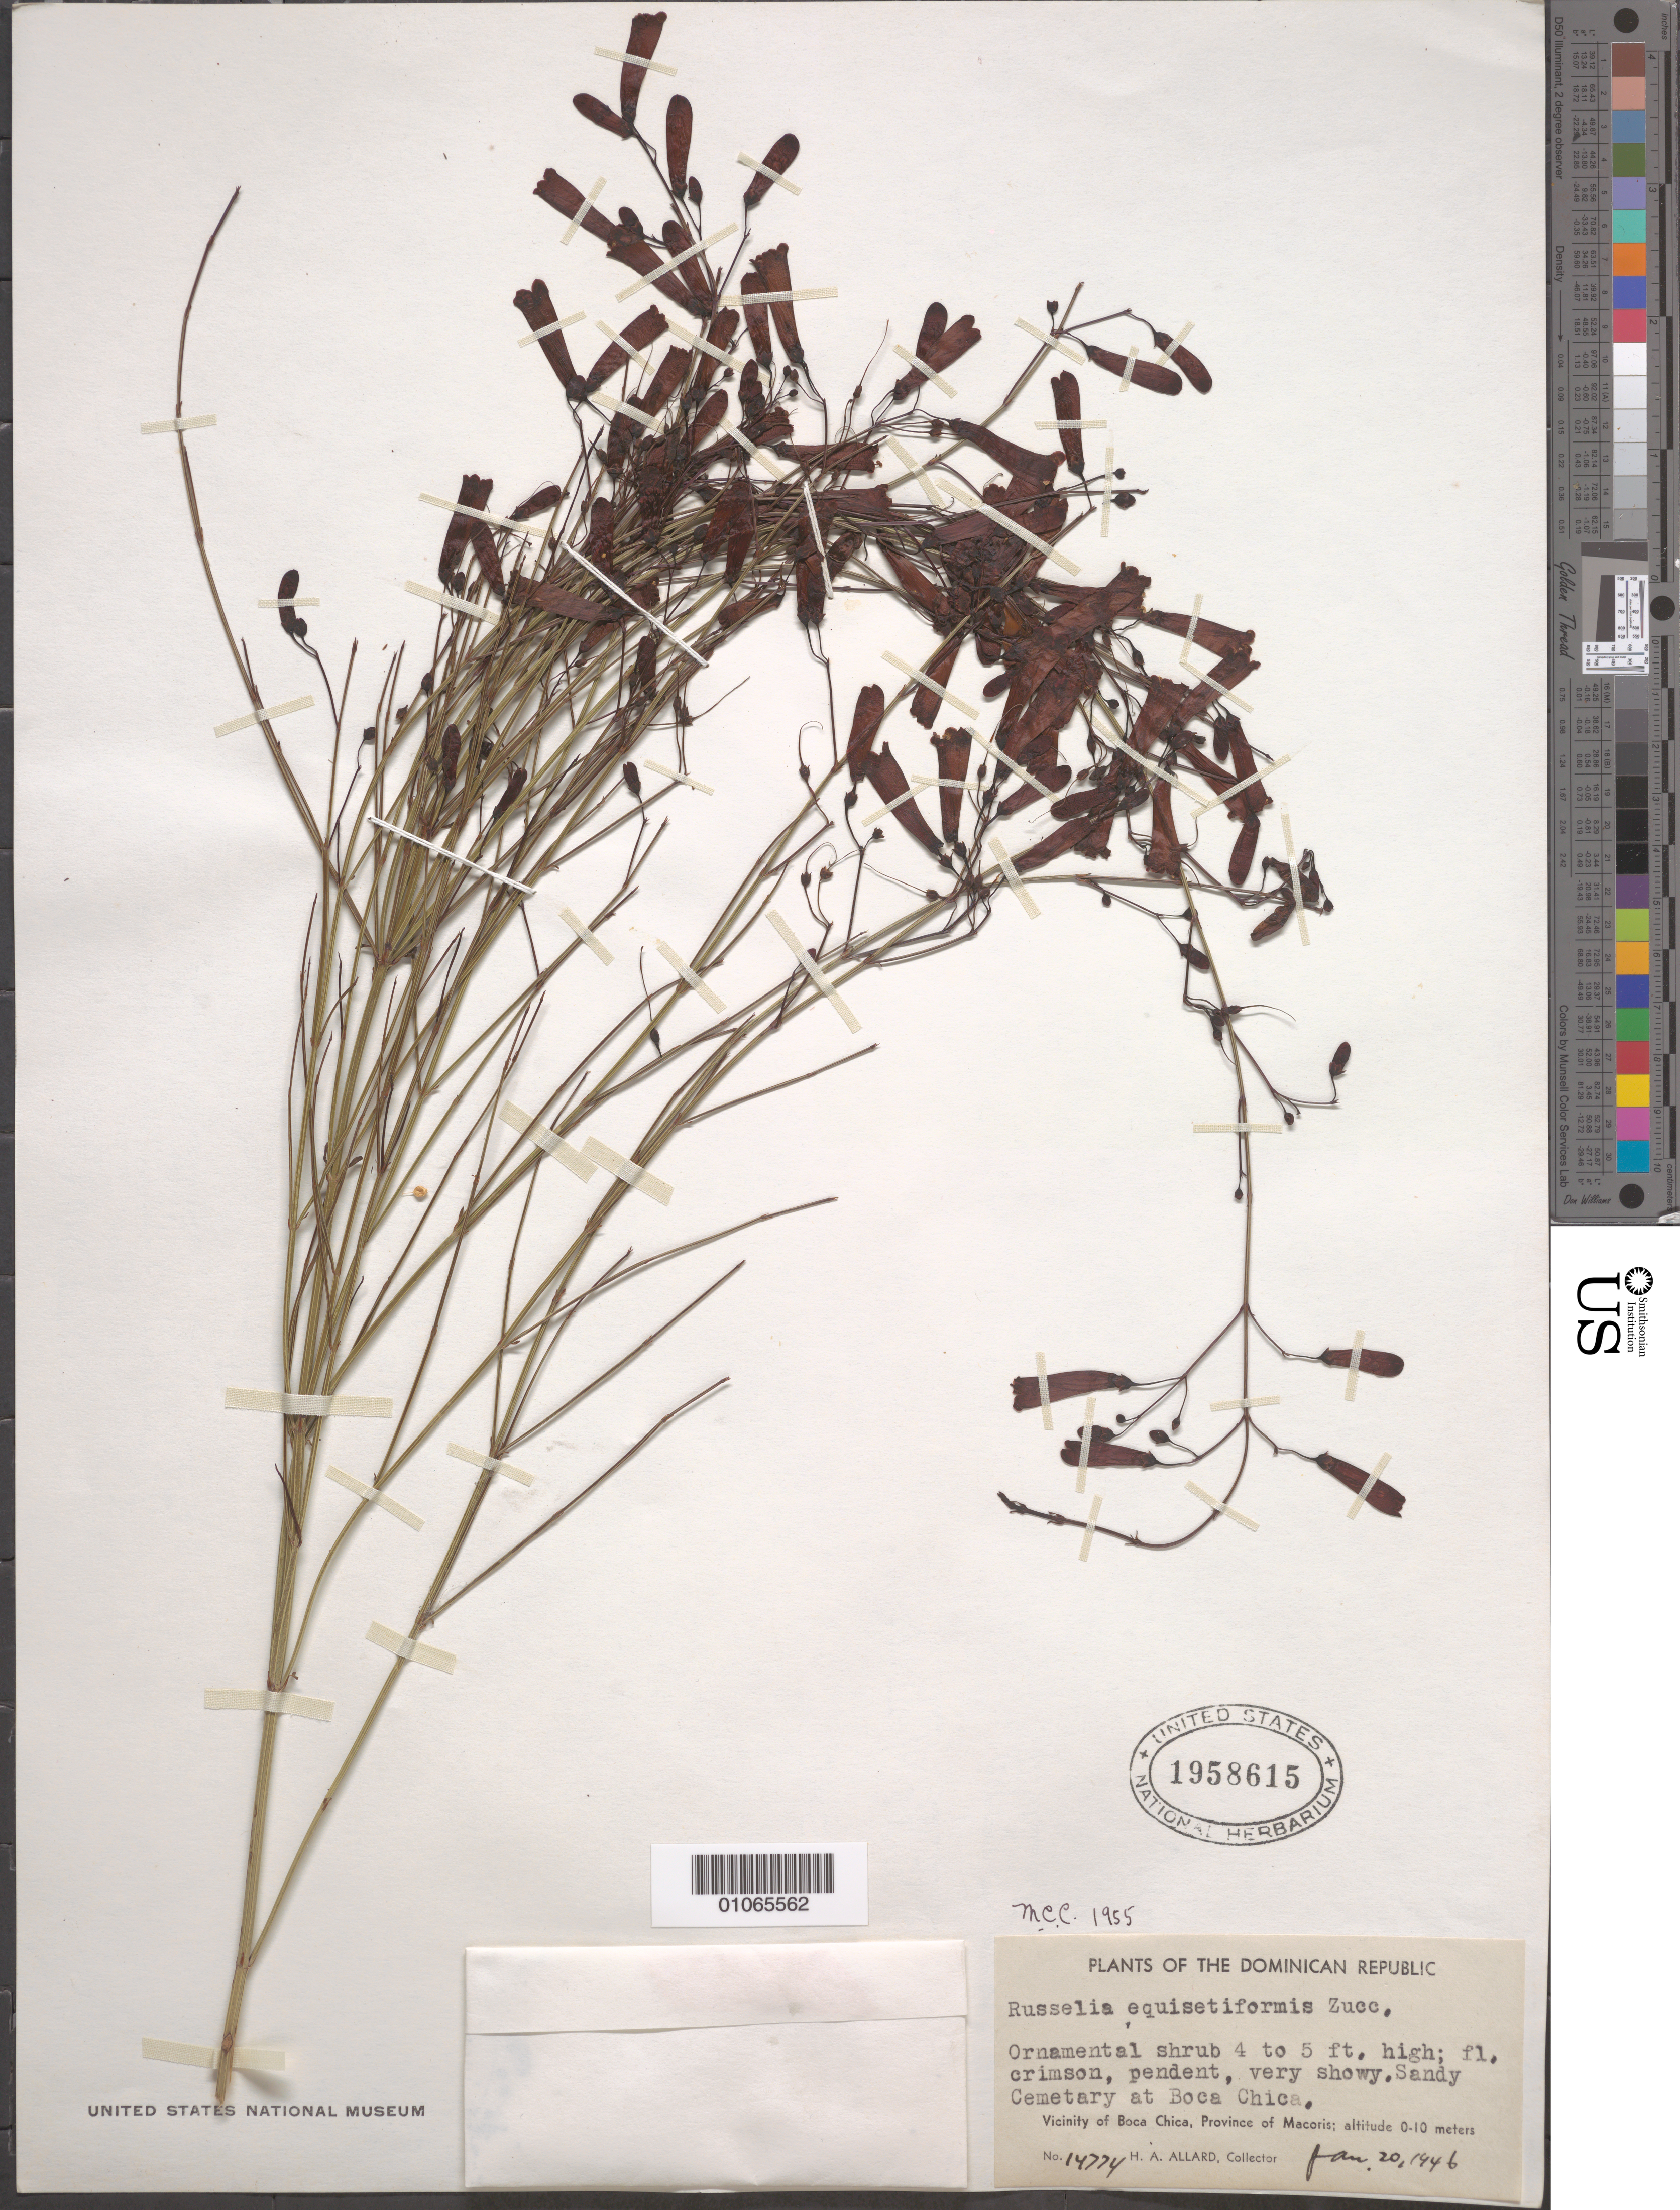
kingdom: Plantae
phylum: Tracheophyta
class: Magnoliopsida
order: Lamiales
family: Plantaginaceae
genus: Russelia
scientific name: Russelia equisetiformis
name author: Schltdl. & Cham.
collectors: H. A. Allard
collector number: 14774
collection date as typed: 20 Jan 1946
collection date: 1946-01-20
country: Dominican Republic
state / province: Santo Domingo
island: Hispaniola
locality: Sandy Cemetary at Boca Chica. (Province of Macoris?)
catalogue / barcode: US 1958615